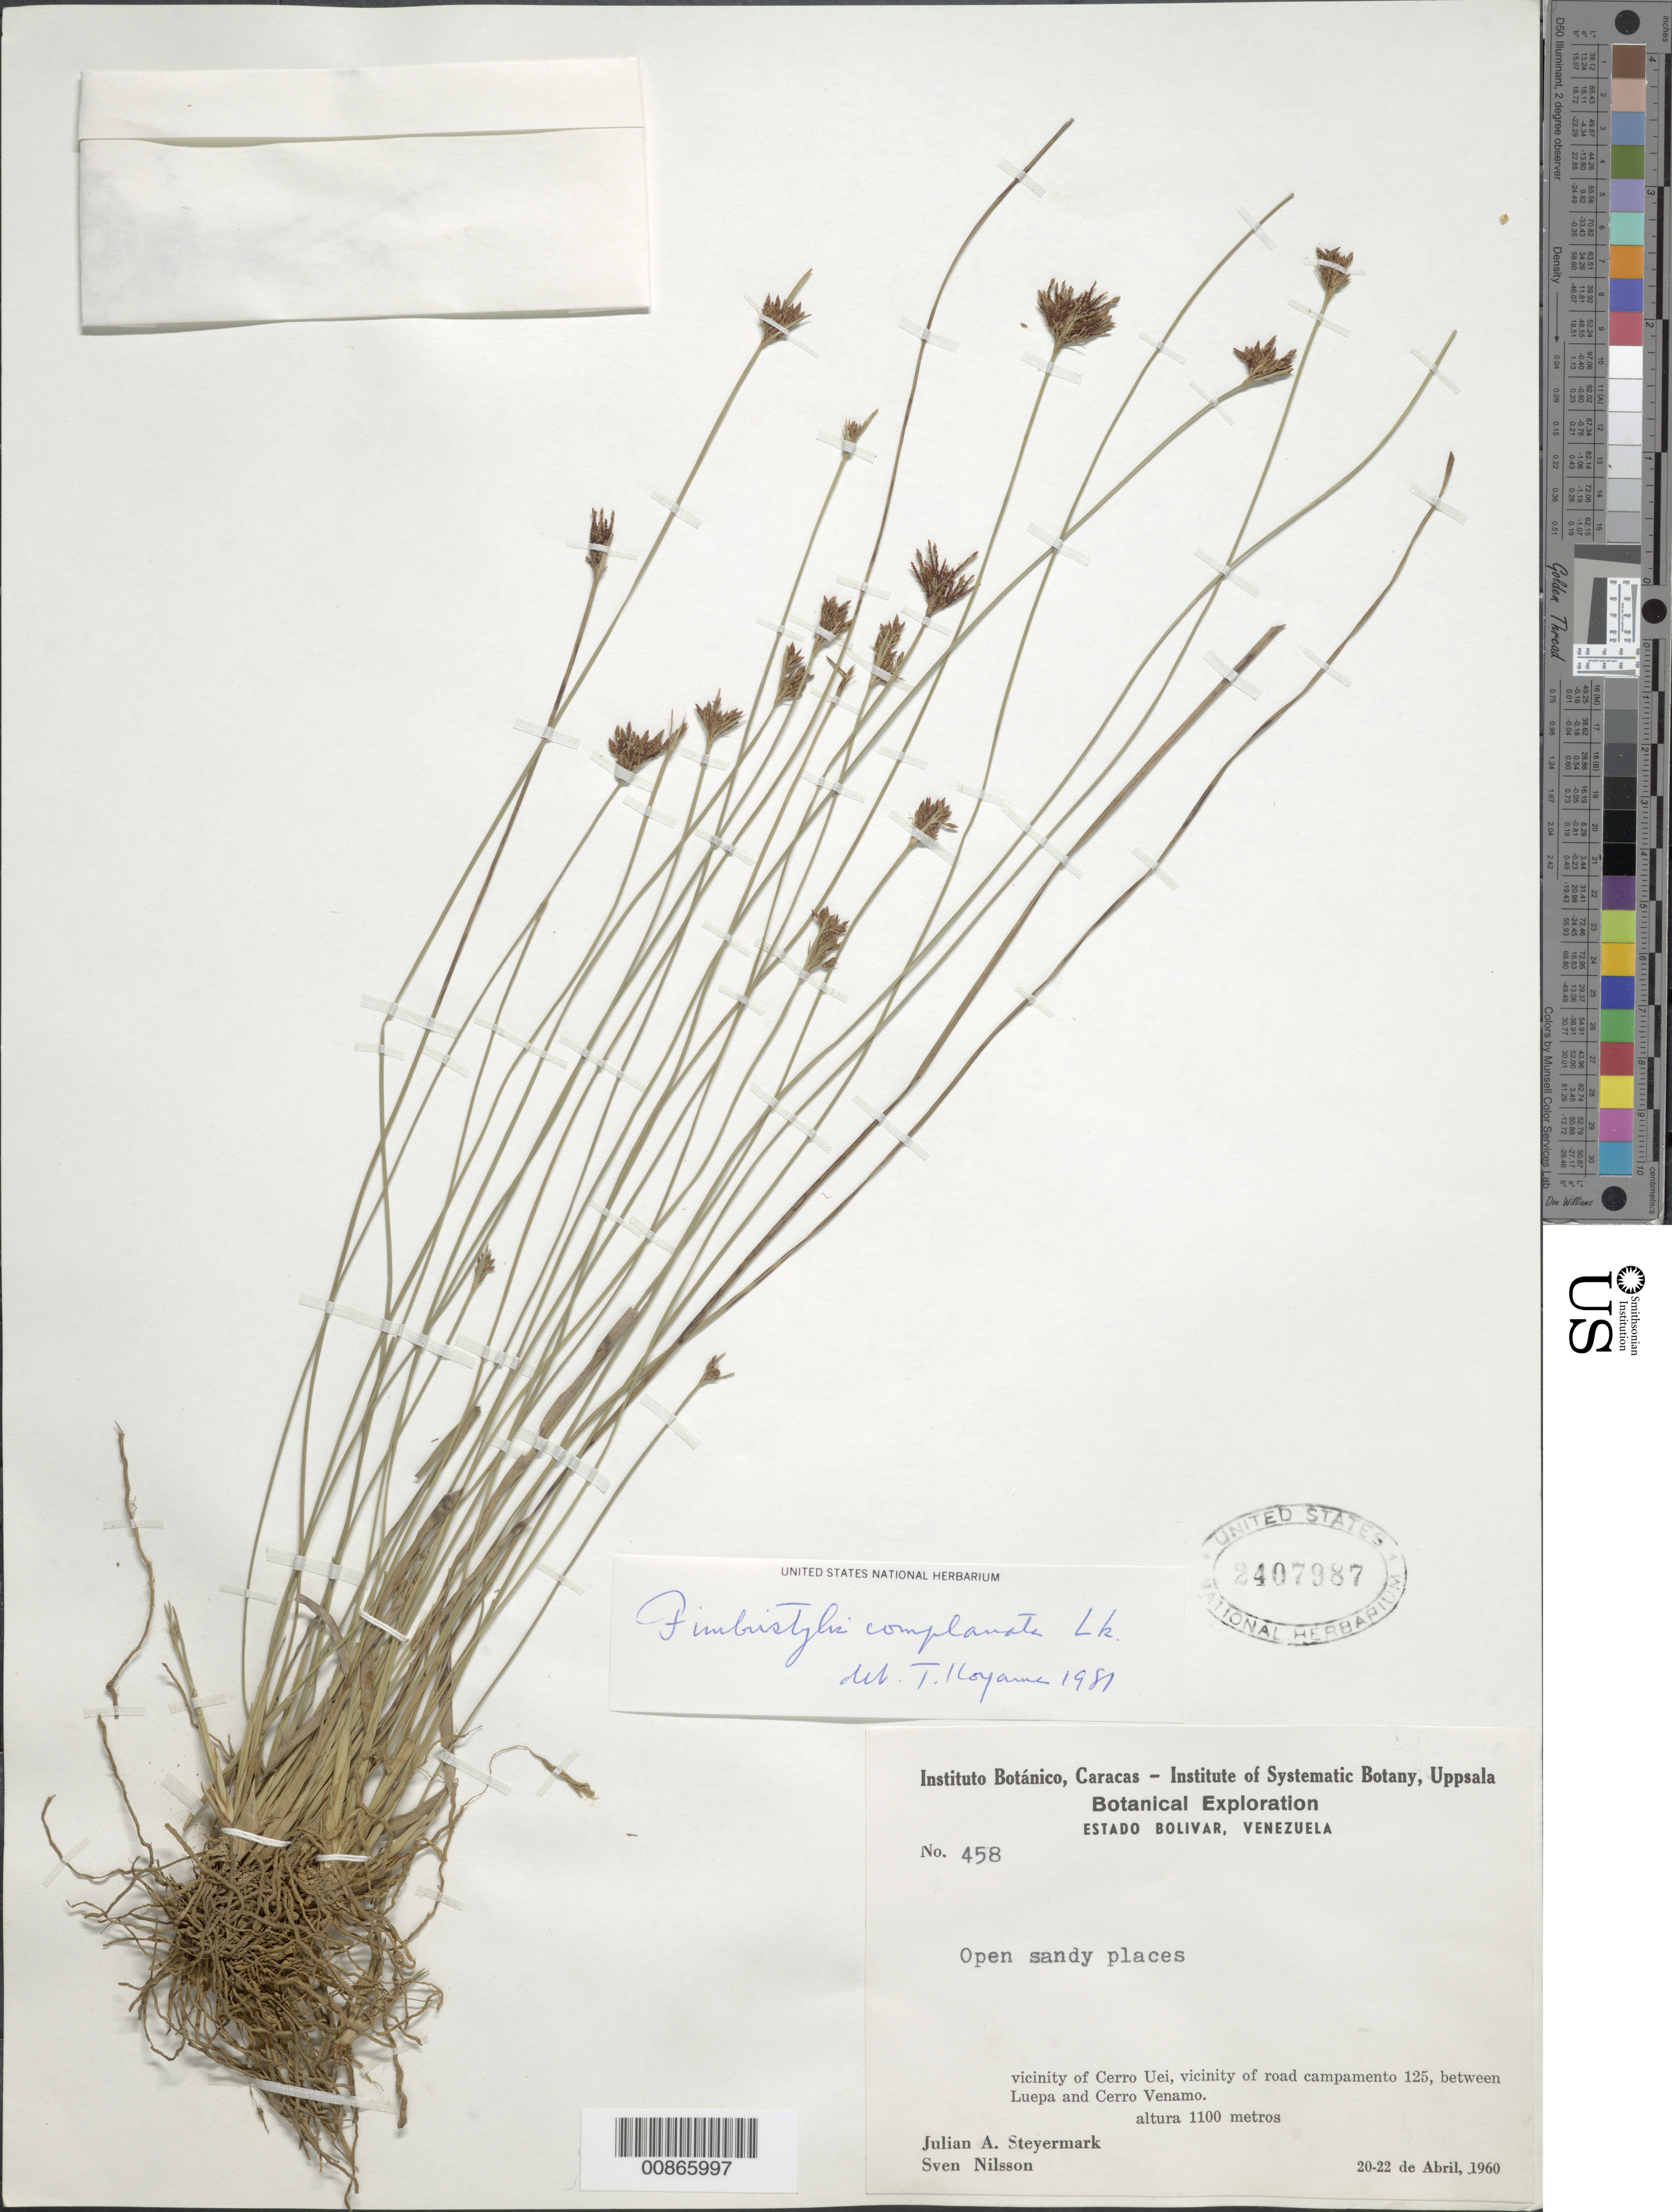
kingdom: Plantae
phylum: Tracheophyta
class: Liliopsida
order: Poales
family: Cyperaceae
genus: Fimbristylis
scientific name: Fimbristylis complanata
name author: (Retz.) Link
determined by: Koyama, Tetsuo M.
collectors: J. Steyermark & S. Nilsson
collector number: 60 458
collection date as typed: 20-Apr-60 to 22-Apr-60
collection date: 1960-04-20/1960-04-22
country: Venezuela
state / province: Bolívar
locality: Cerro Uei, vic. road campamento 125, betw. Luepa & Cerro Venamo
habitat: Open sandy places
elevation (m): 1100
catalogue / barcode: US 2407987